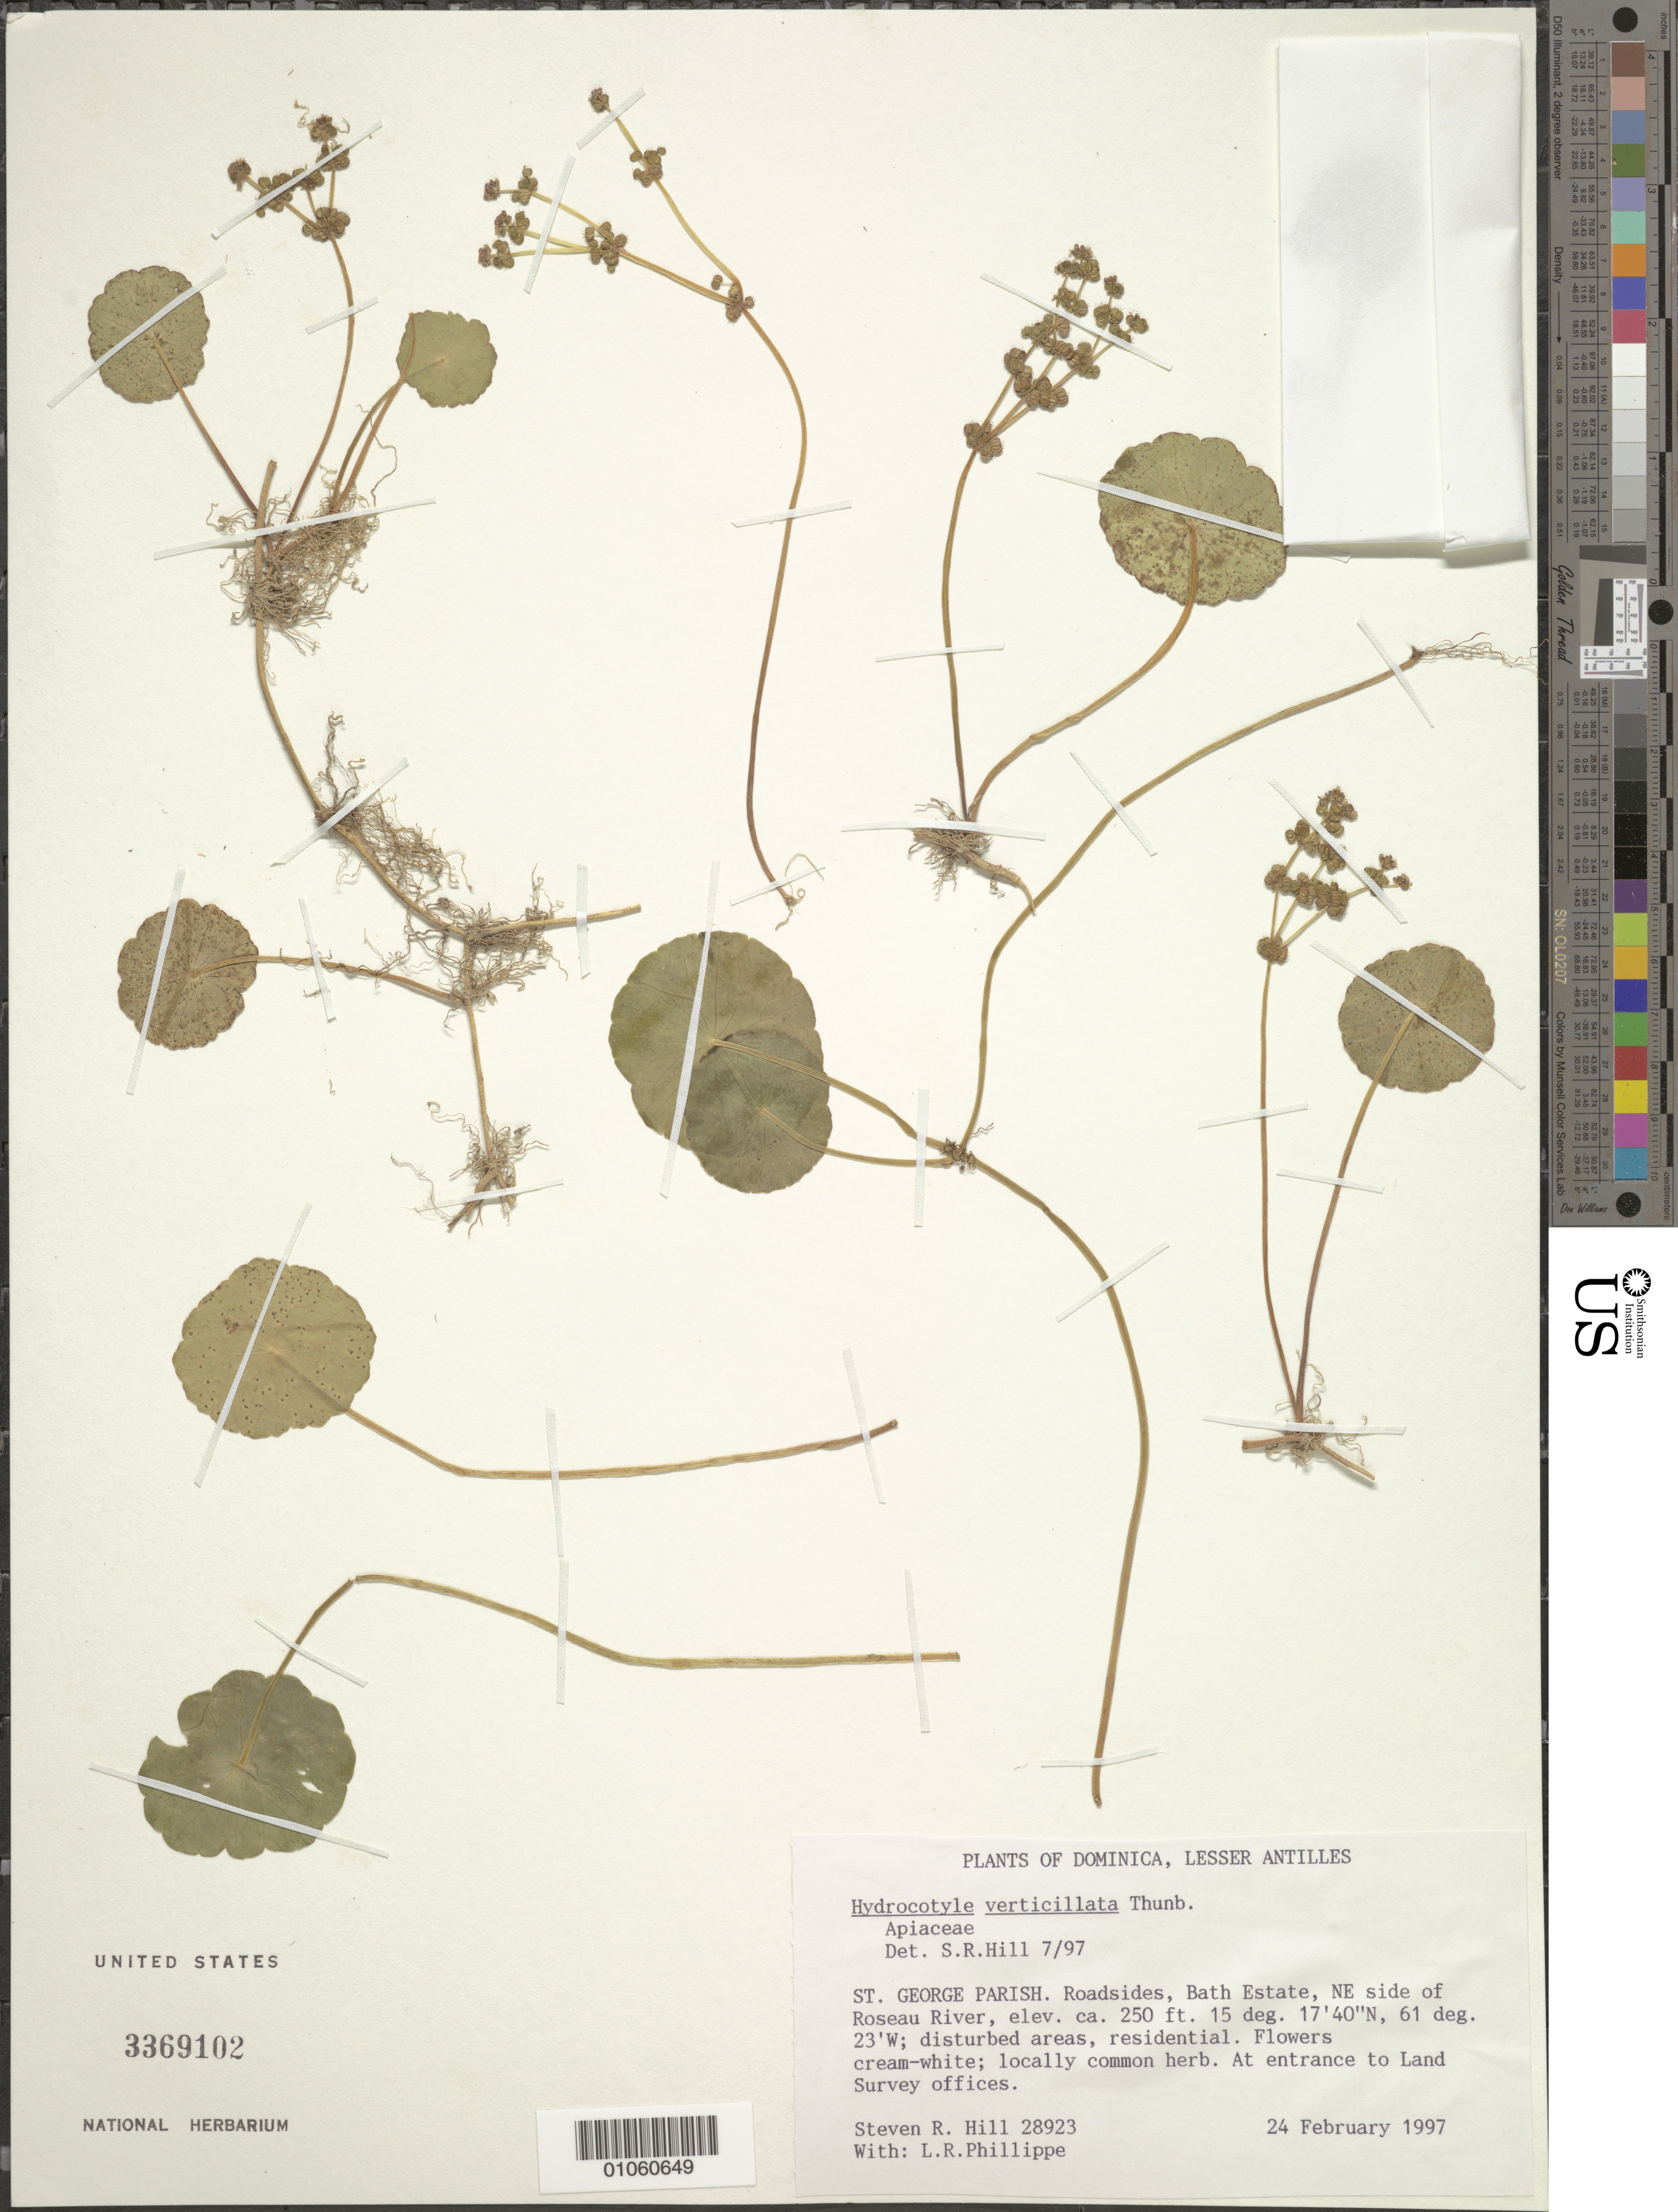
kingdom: Plantae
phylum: Tracheophyta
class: Magnoliopsida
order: Apiales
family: Araliaceae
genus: Hydrocotyle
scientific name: Hydrocotyle verticillata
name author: Thunb.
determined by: Hill, Steven R.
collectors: S. R. Hill & L. Phillippe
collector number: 28923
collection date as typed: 24 Feb 1997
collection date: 1997-02-24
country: Dominica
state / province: St. George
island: Dominica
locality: Bath Estate, NE side of Roseau river, at entrance to Land Survey offices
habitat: Roadsides, disturbed areas, residential; locally common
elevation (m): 76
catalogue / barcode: US 3369102